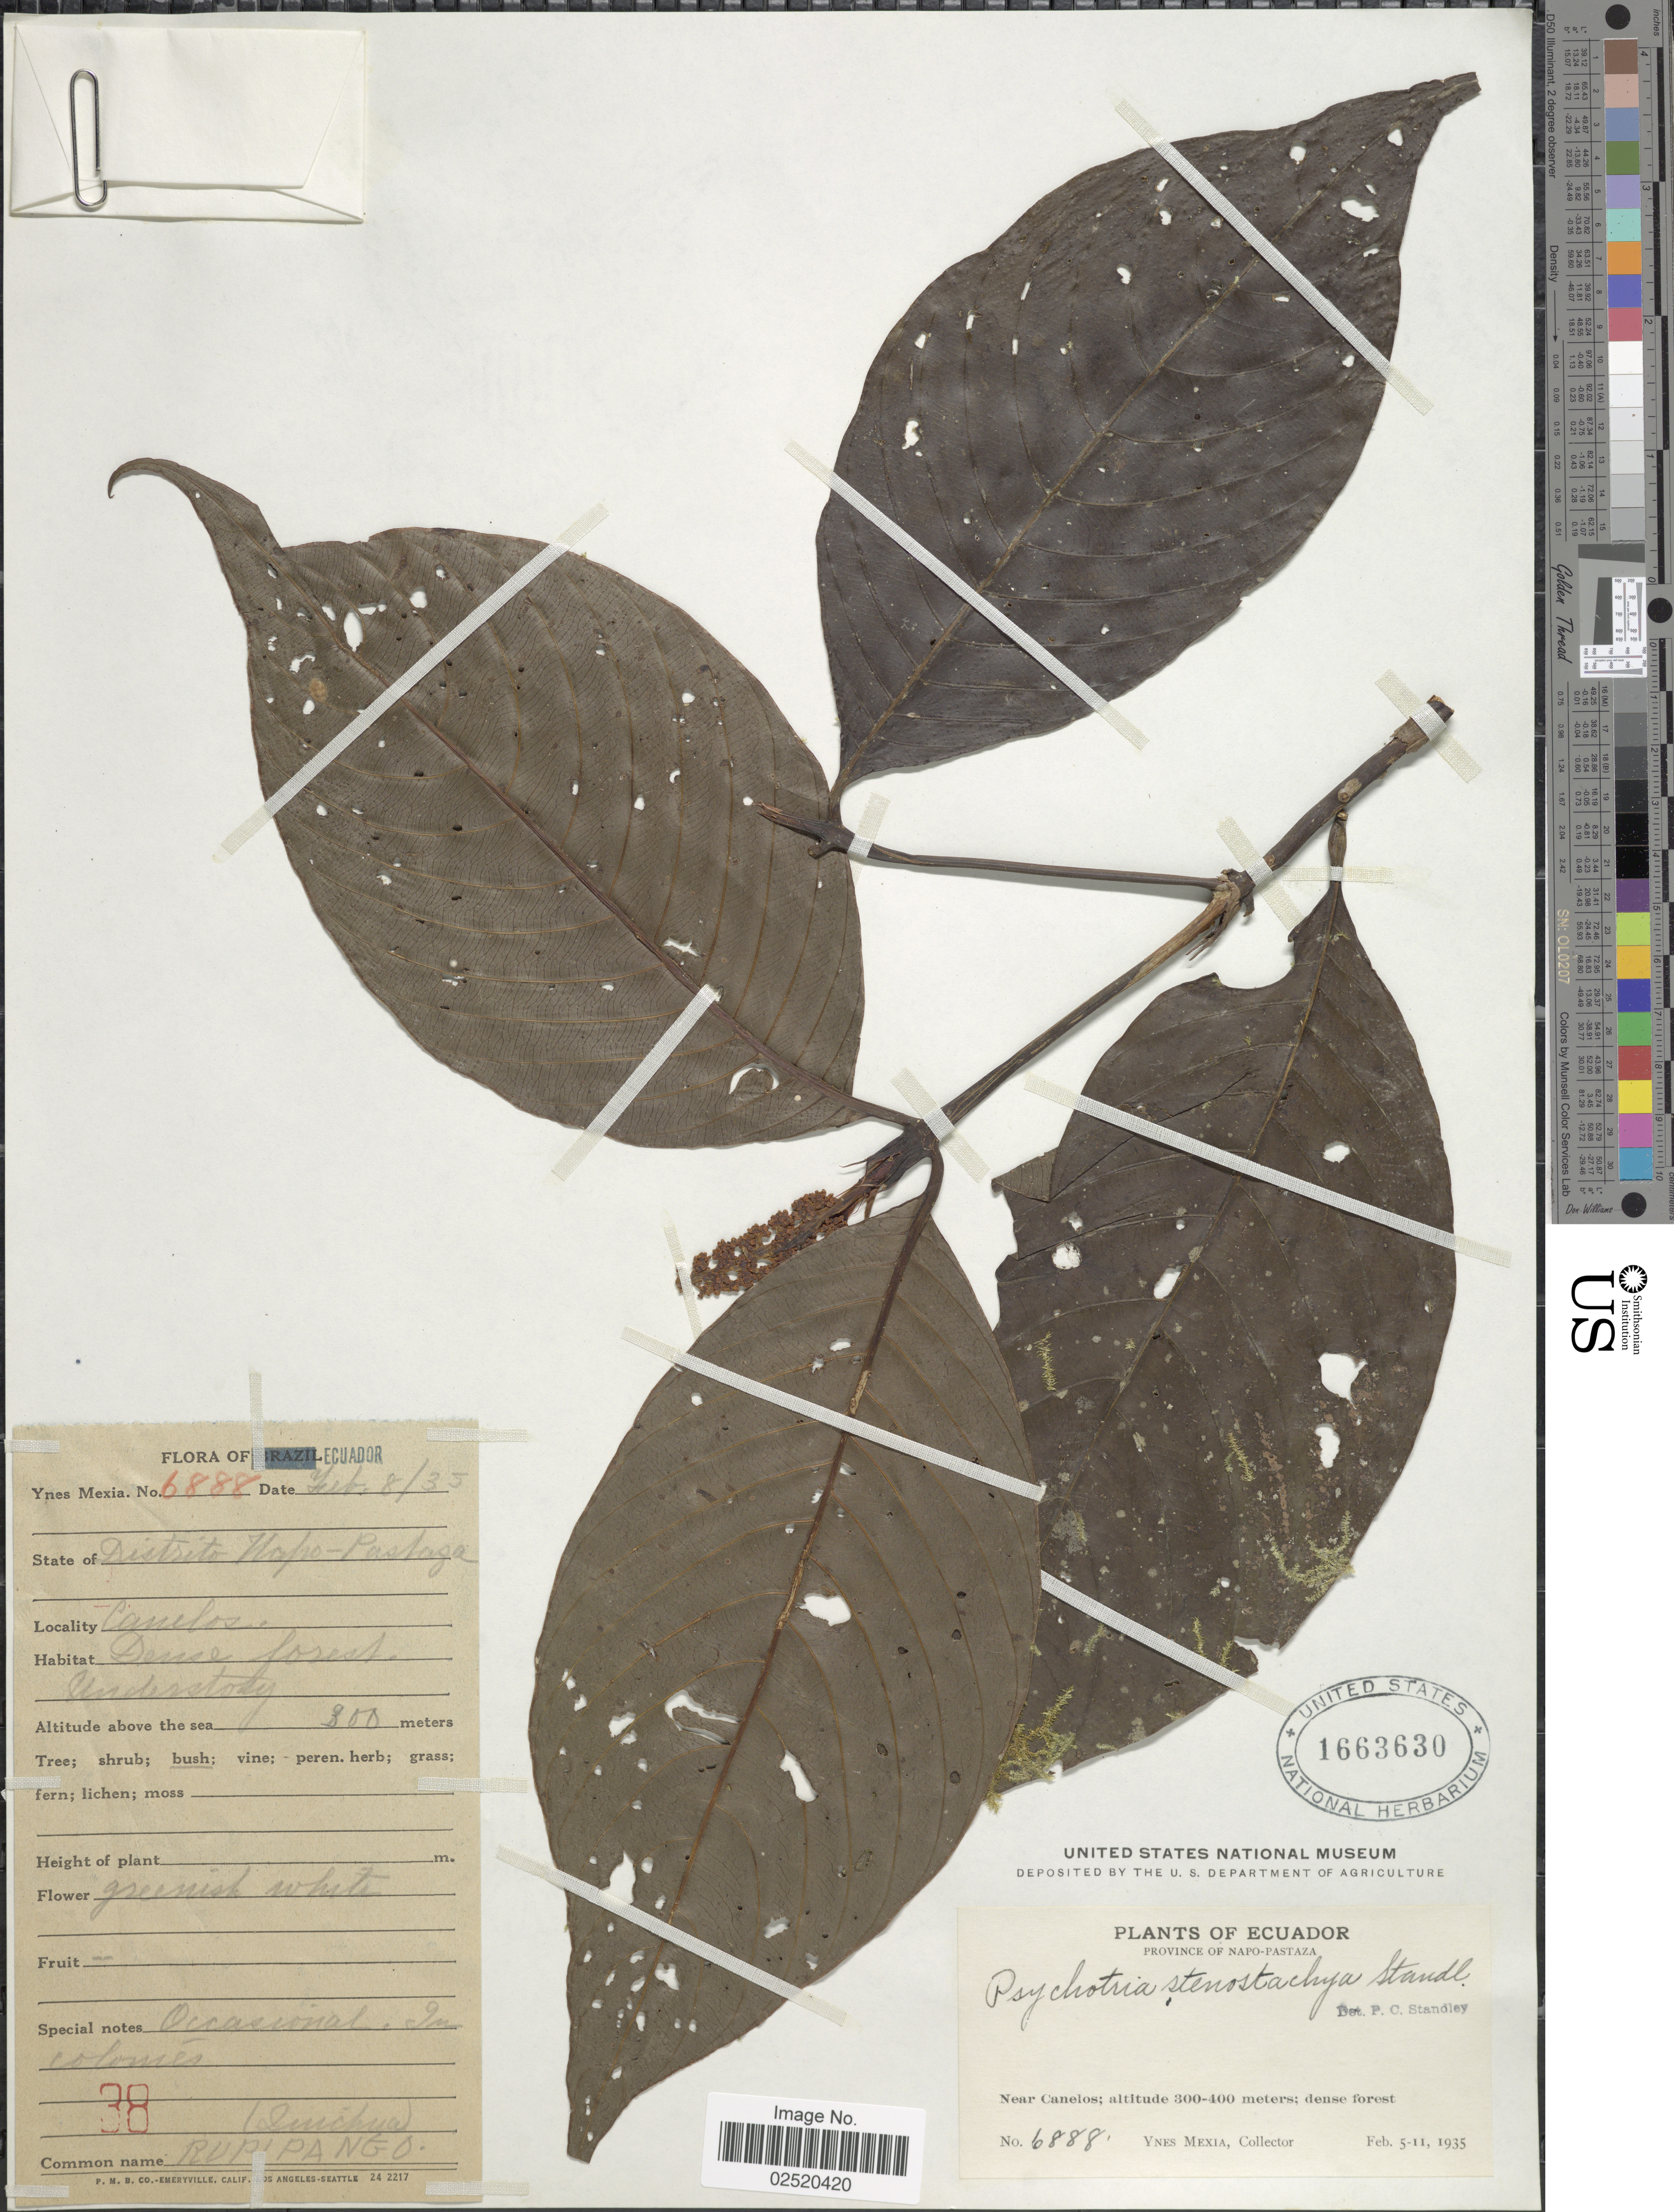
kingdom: Plantae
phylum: Tracheophyta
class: Magnoliopsida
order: Gentianales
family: Rubiaceae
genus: Psychotria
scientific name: Psychotria stenostachya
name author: Standl.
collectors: Y. Mexia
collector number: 6888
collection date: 1935-02-08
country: Ecuador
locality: Province Napo-Pastaza. Near Canelos. Distrito Napo-Pastaza.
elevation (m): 300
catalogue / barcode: US 1663630